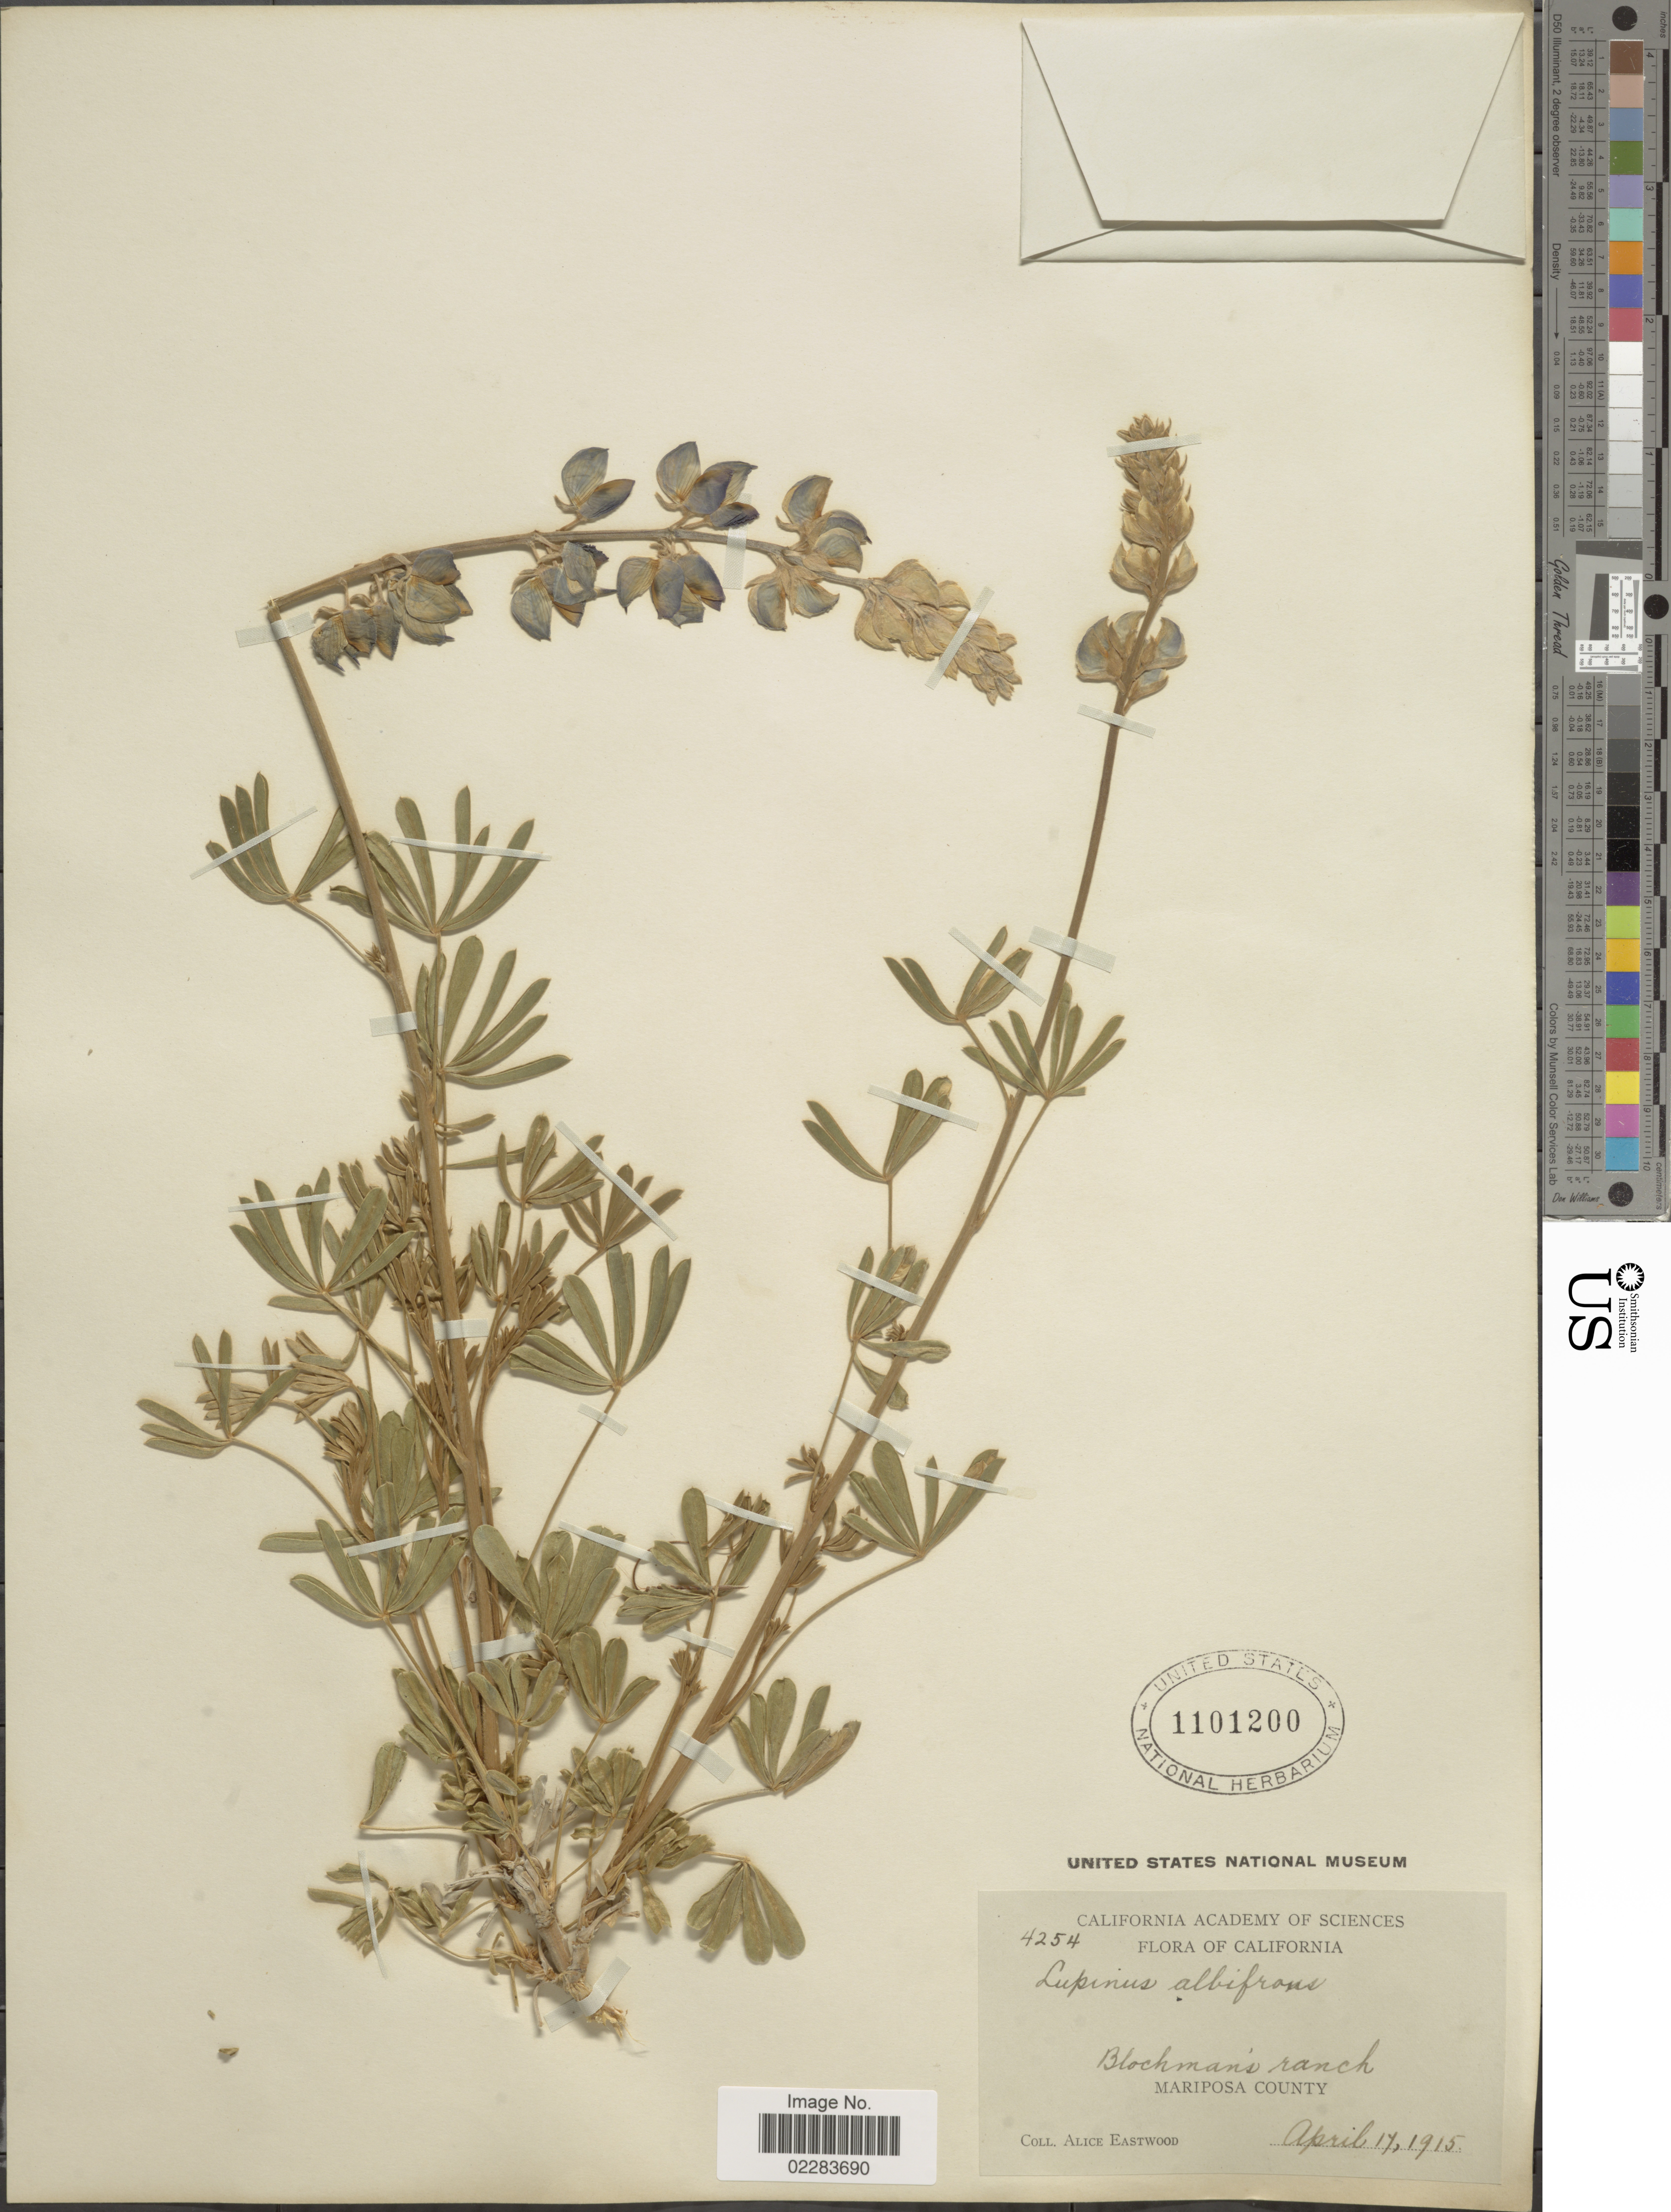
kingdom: Plantae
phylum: Tracheophyta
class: Magnoliopsida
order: Fabales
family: Fabaceae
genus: Lupinus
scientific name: Lupinus albifrons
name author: Benth.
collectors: A. Eastwood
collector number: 4254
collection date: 1915-04-17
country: United States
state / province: California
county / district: Mariposa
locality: Blochman's ranch. Mariposa County.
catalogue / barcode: US 1101200